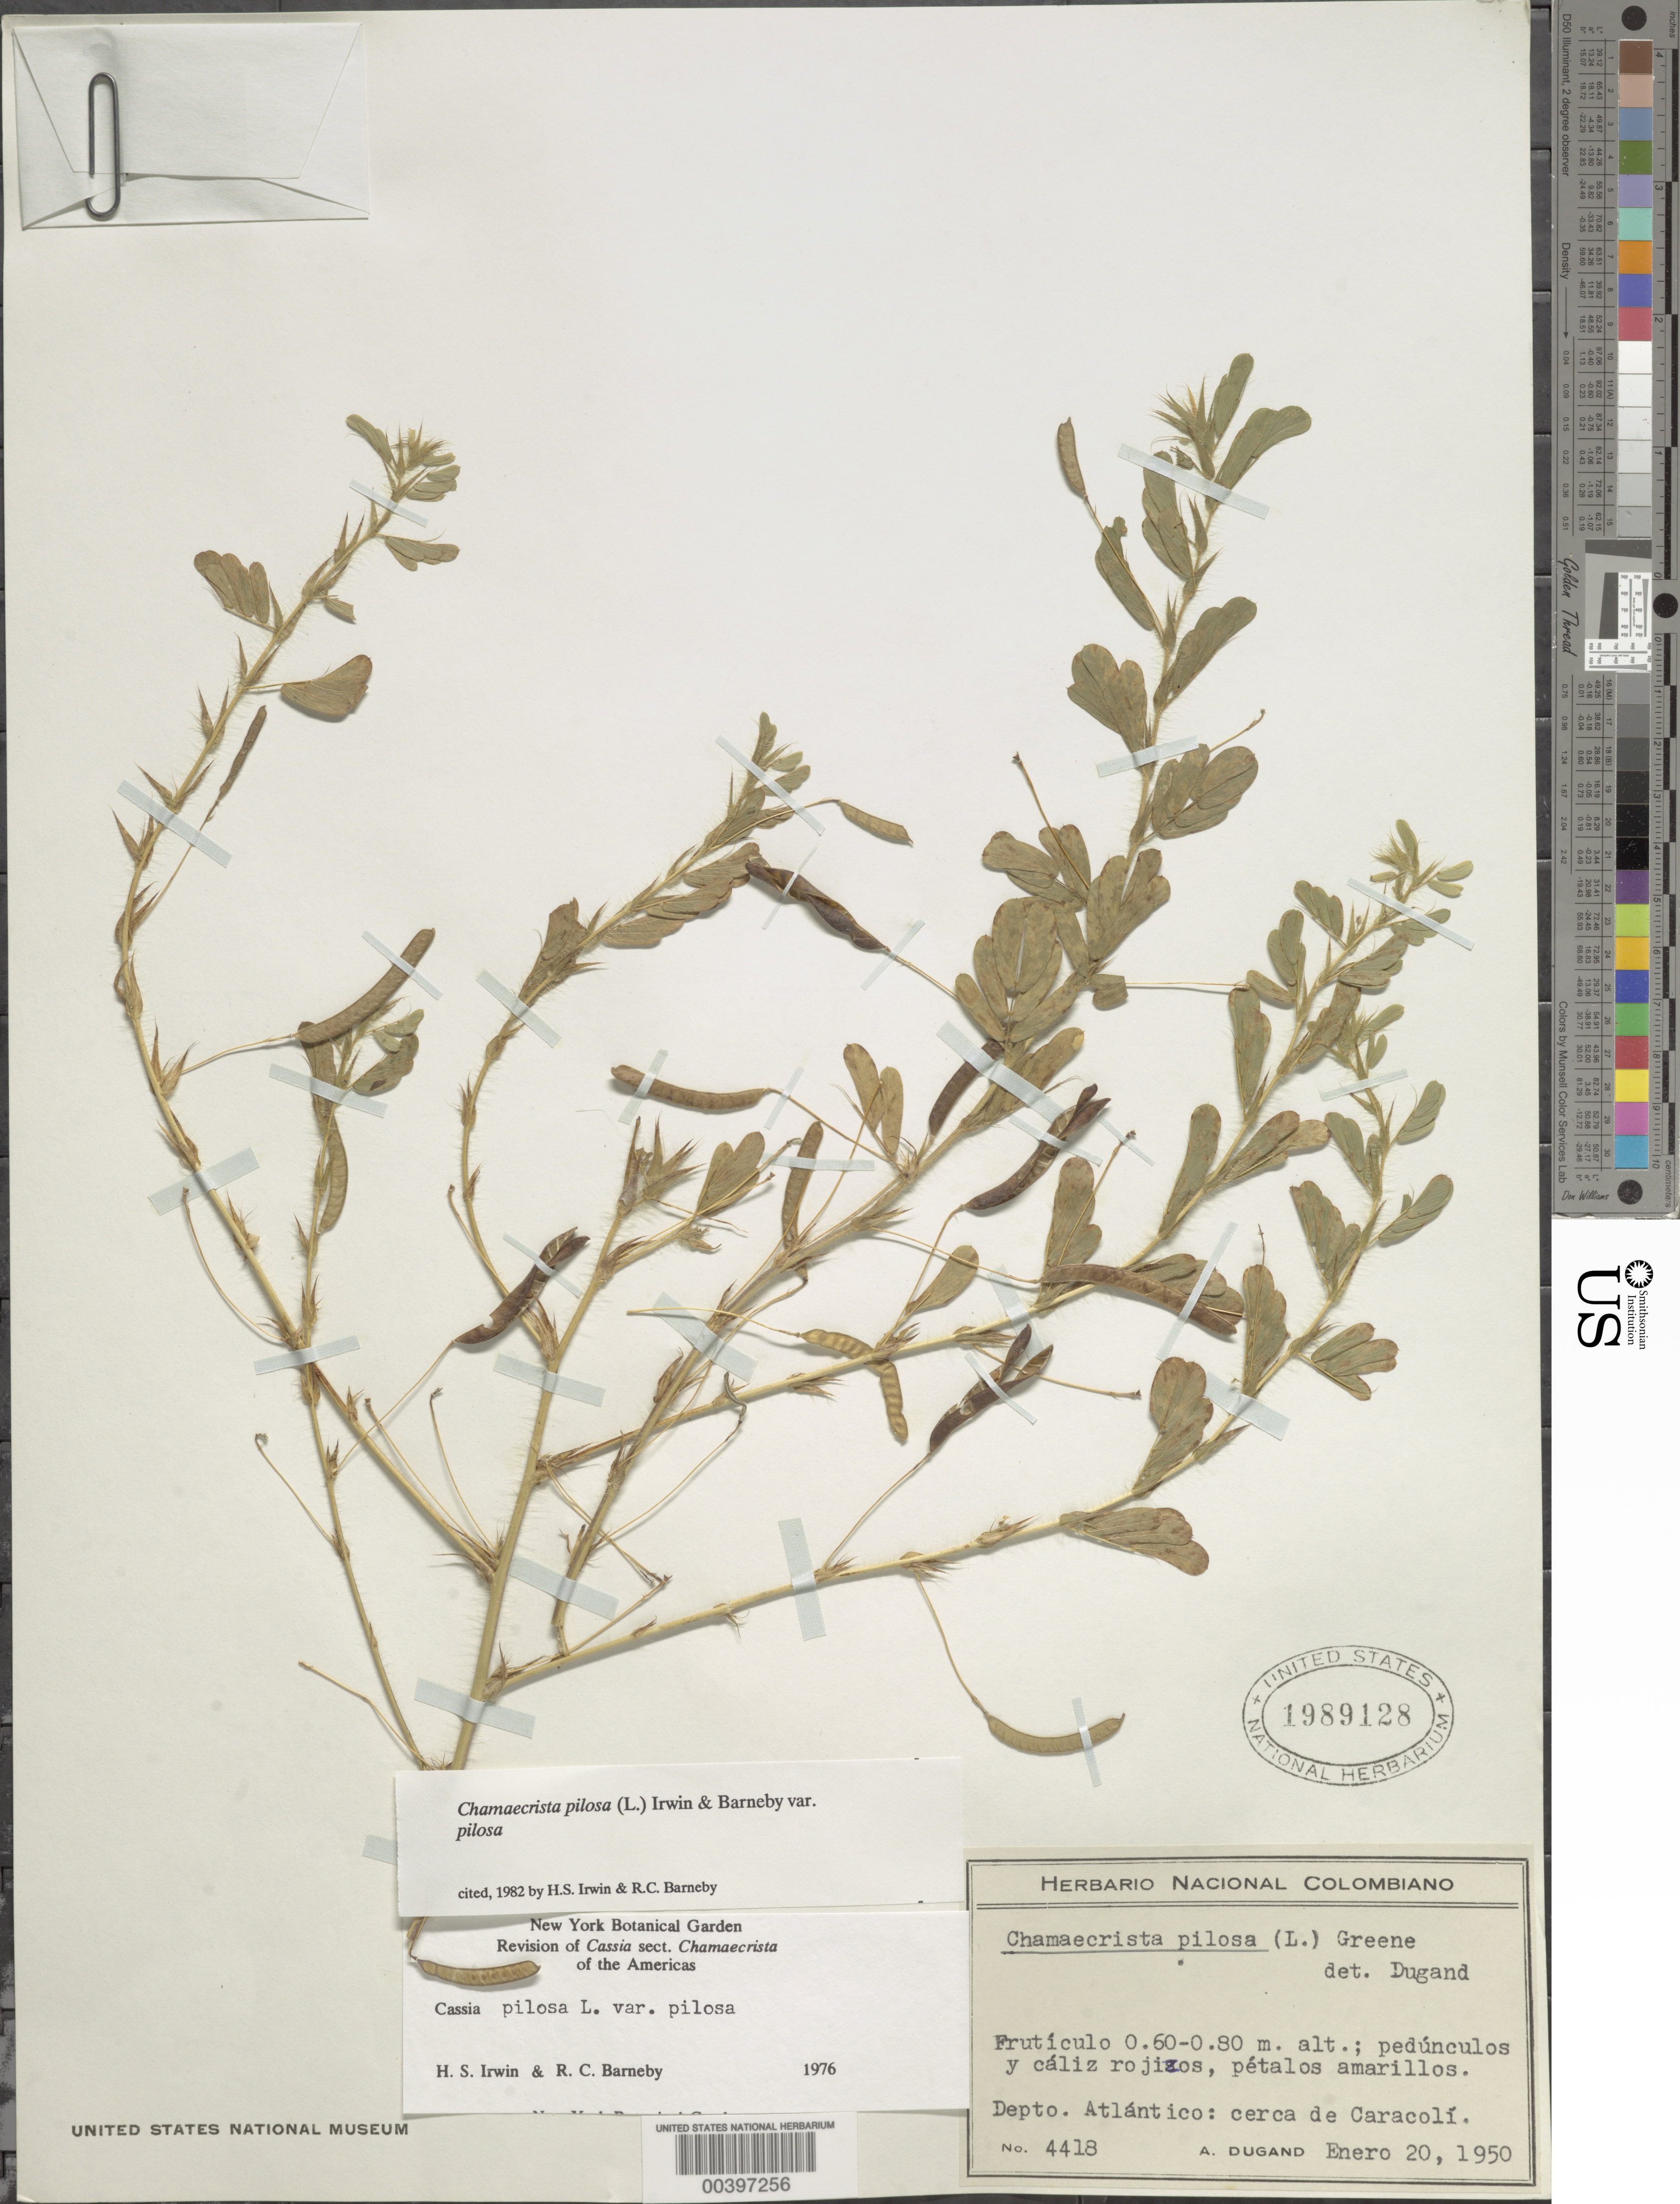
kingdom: Plantae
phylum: Tracheophyta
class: Magnoliopsida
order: Fabales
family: Fabaceae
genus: Chamaecrista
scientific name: Chamaecrista pilosa var. pilosa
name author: (L.) Greene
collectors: A. Dugand G.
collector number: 4418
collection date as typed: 20 Jan 1950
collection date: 1950-01-20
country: Colombia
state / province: Atlántico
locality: Cerca de Caracoli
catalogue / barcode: US 1989128